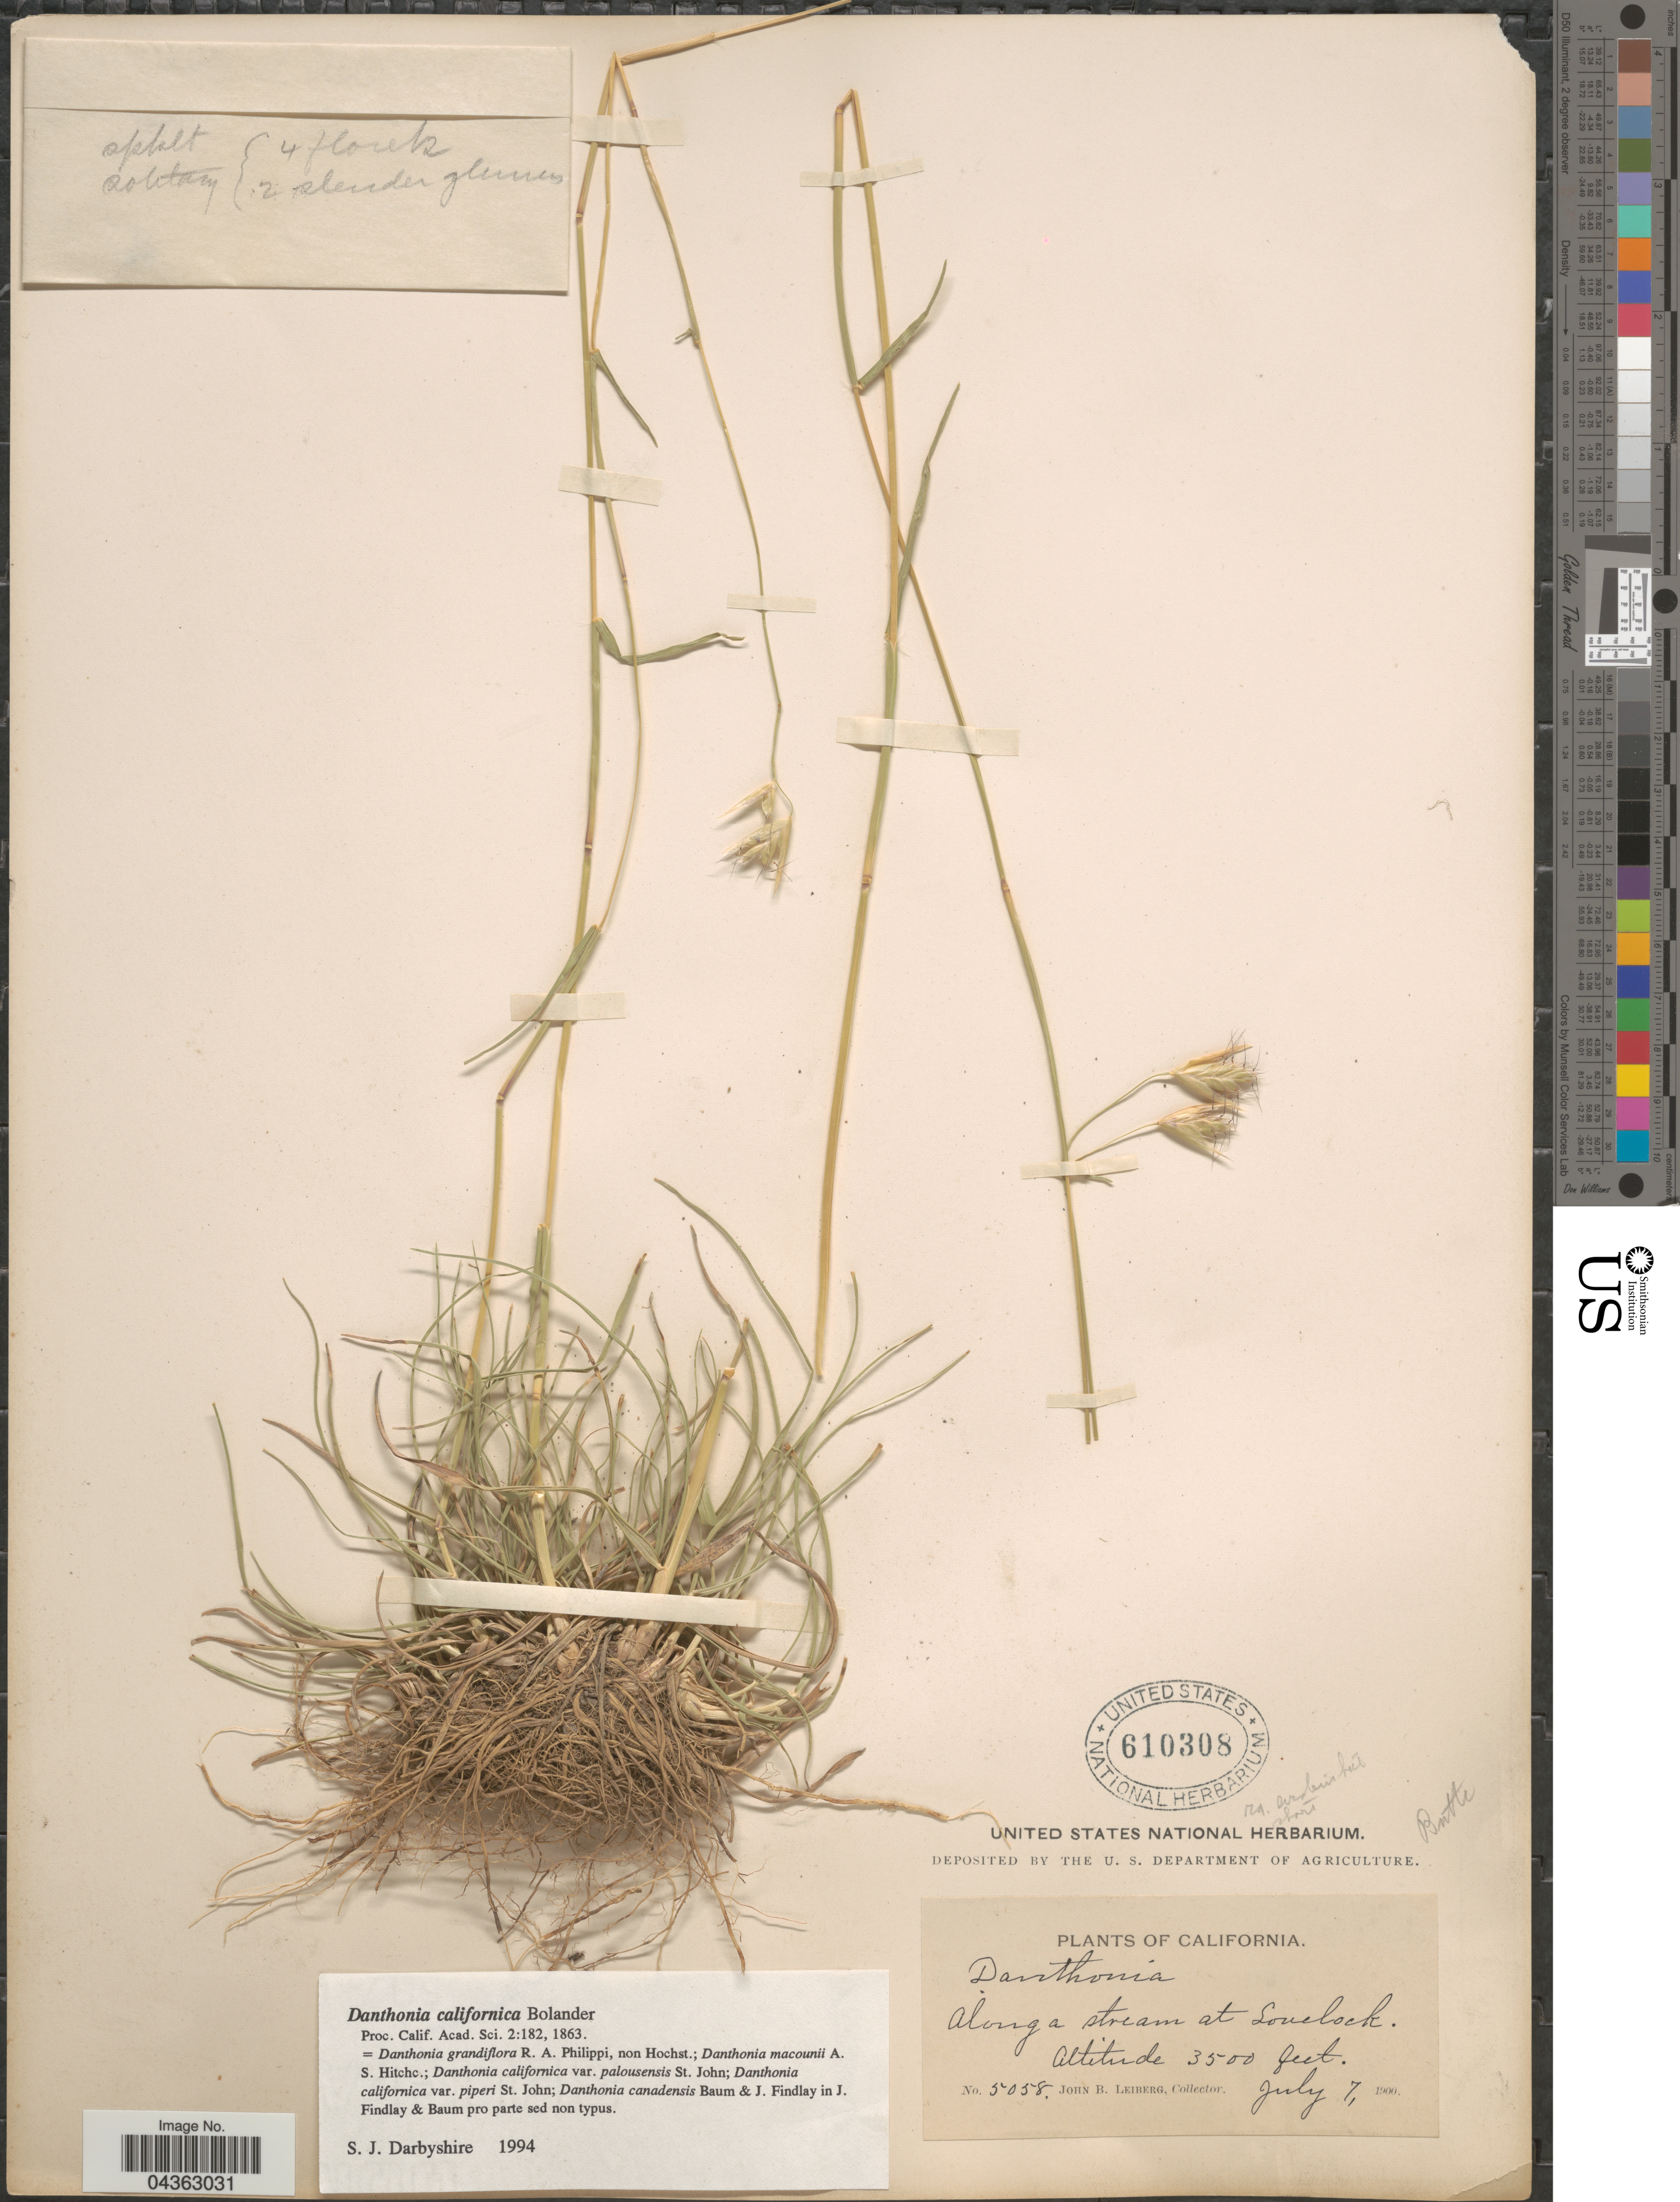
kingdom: Plantae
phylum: Tracheophyta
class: Liliopsida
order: Poales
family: Poaceae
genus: Danthonia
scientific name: Danthonia californica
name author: Bol.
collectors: J. B. Leiberg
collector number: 5058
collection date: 1900-07-07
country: United States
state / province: California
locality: Along a stream at Lovelock.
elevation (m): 1067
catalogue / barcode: US 610308